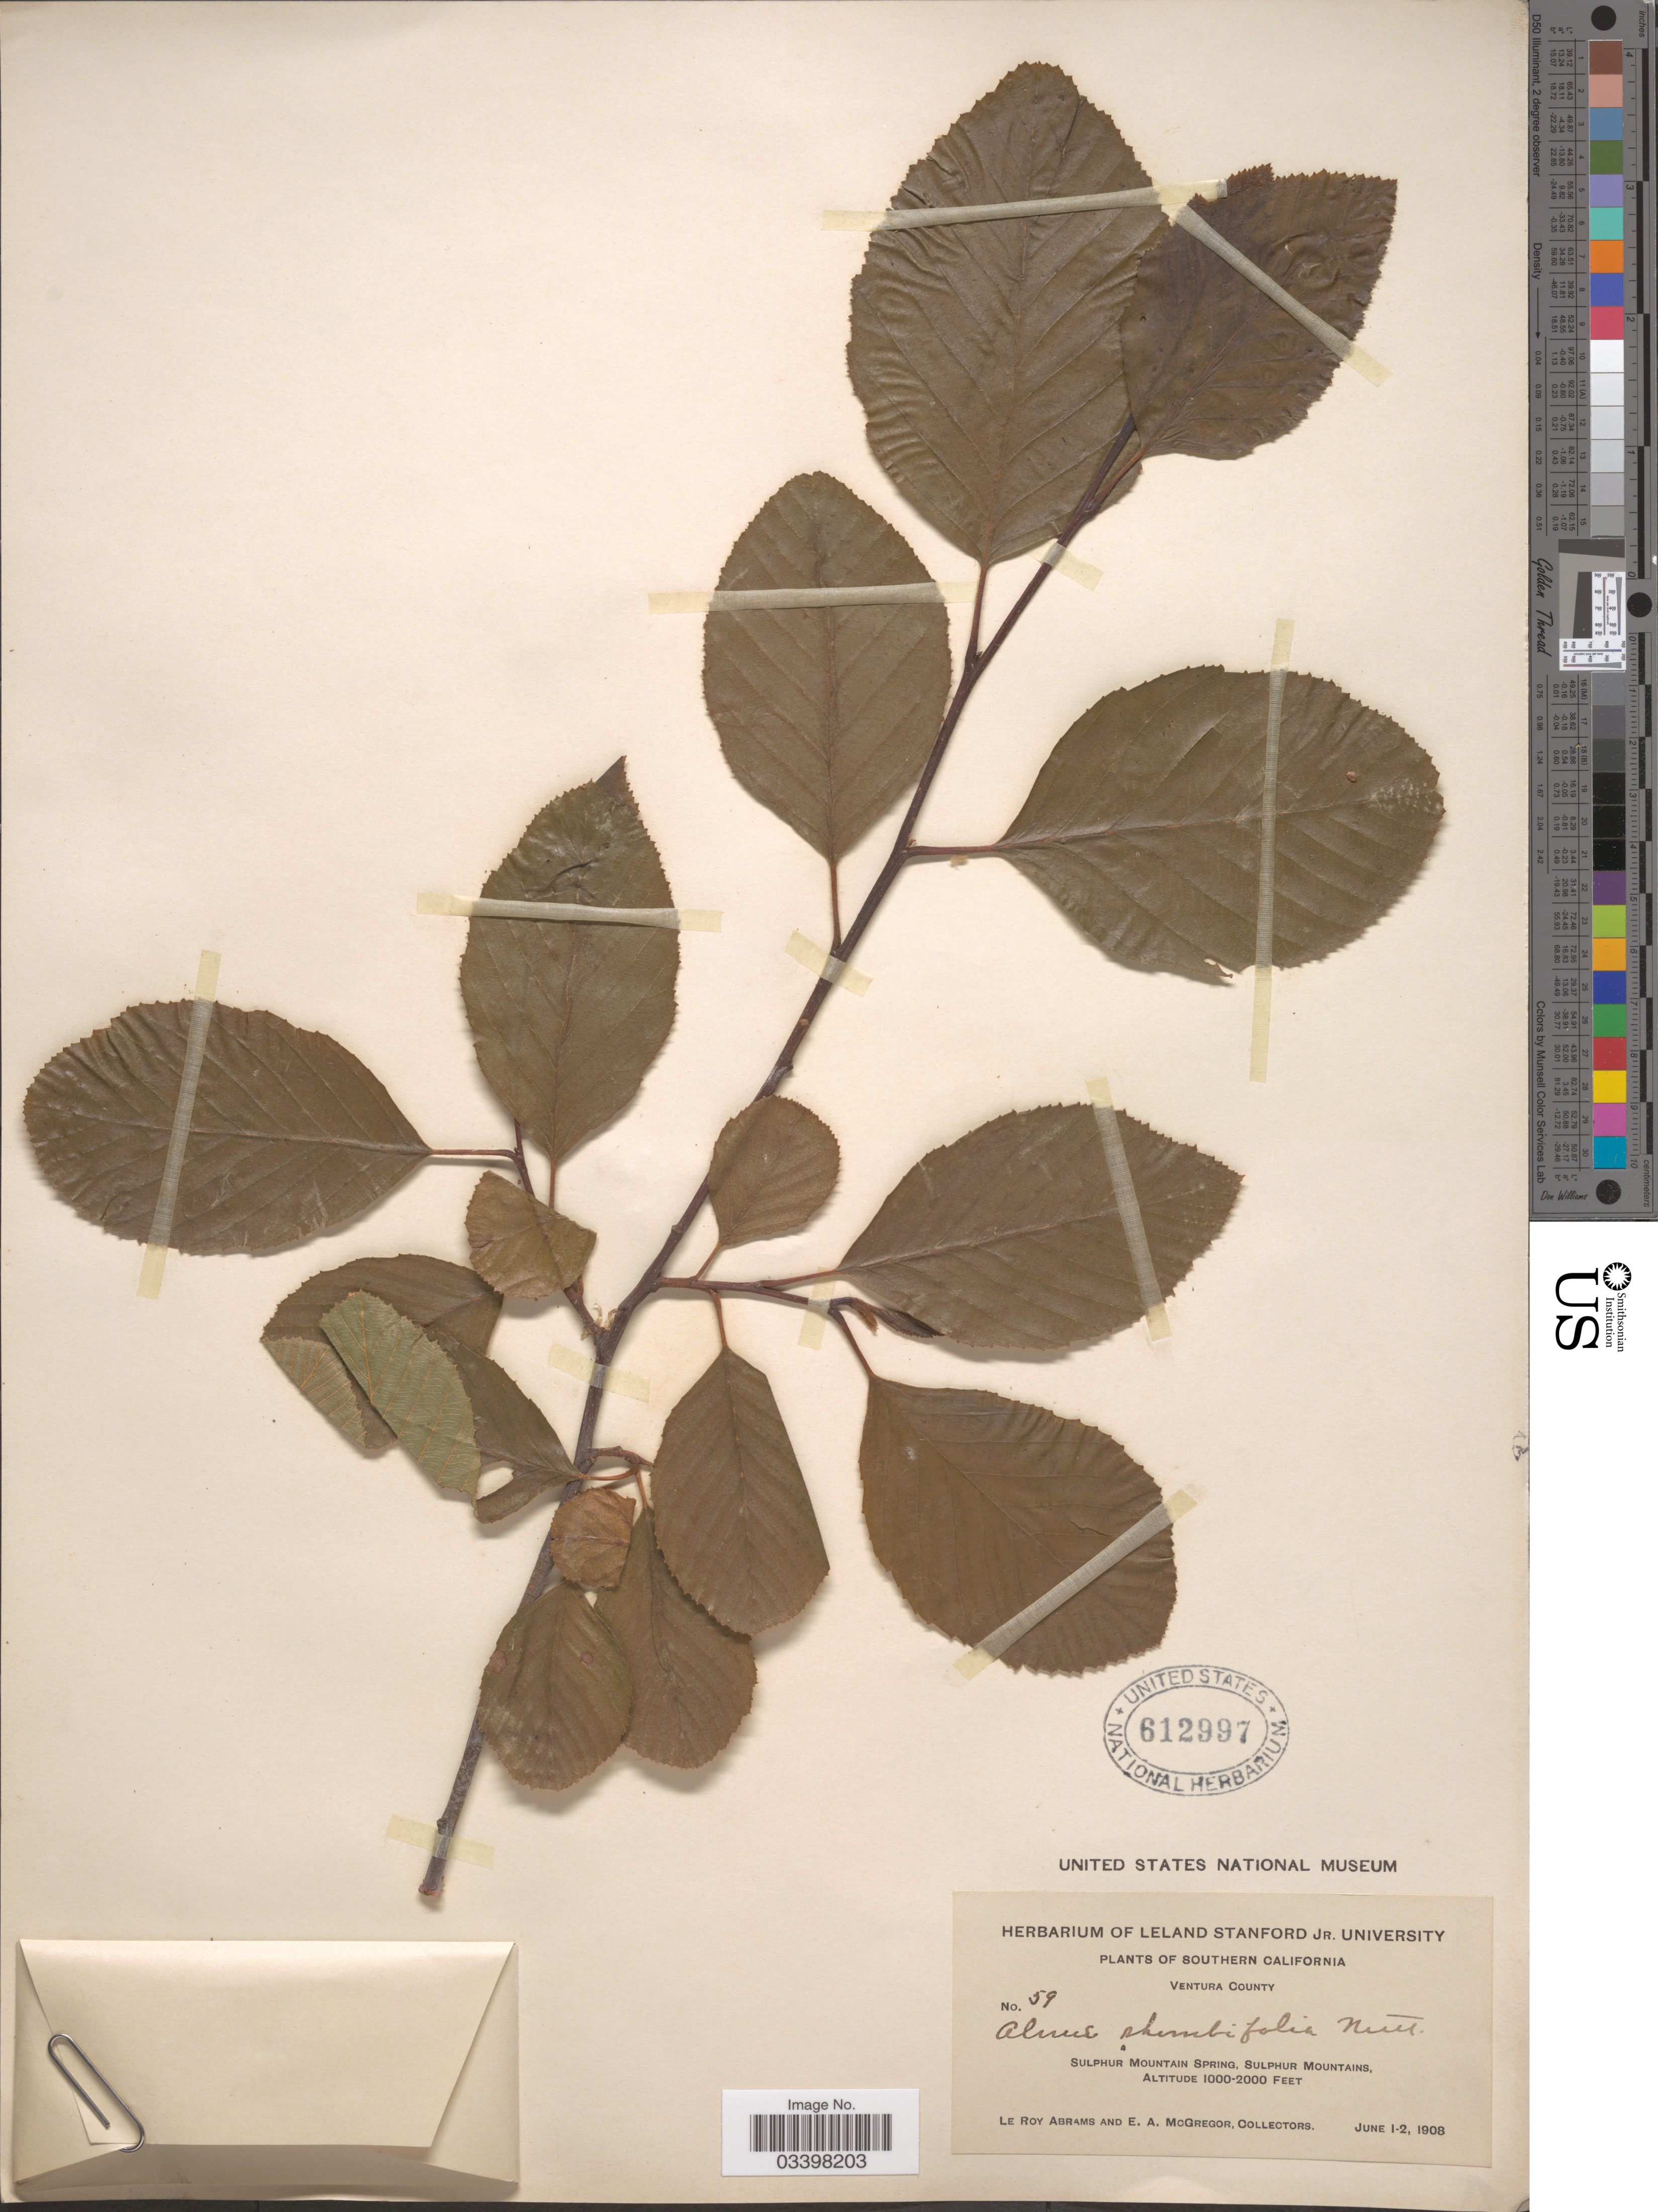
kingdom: Plantae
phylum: Tracheophyta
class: Magnoliopsida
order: Fagales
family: Betulaceae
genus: Alnus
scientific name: Alnus rhombifolia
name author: Nutt.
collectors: L. Abrams & E. A. McGregor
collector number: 59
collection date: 1908-06-01/1908-06-02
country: United States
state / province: California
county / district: Ventura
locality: Southern California. Ventura County. Sulphur Mountain Spring, Sulphur Mountains.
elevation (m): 305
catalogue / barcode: US 612997